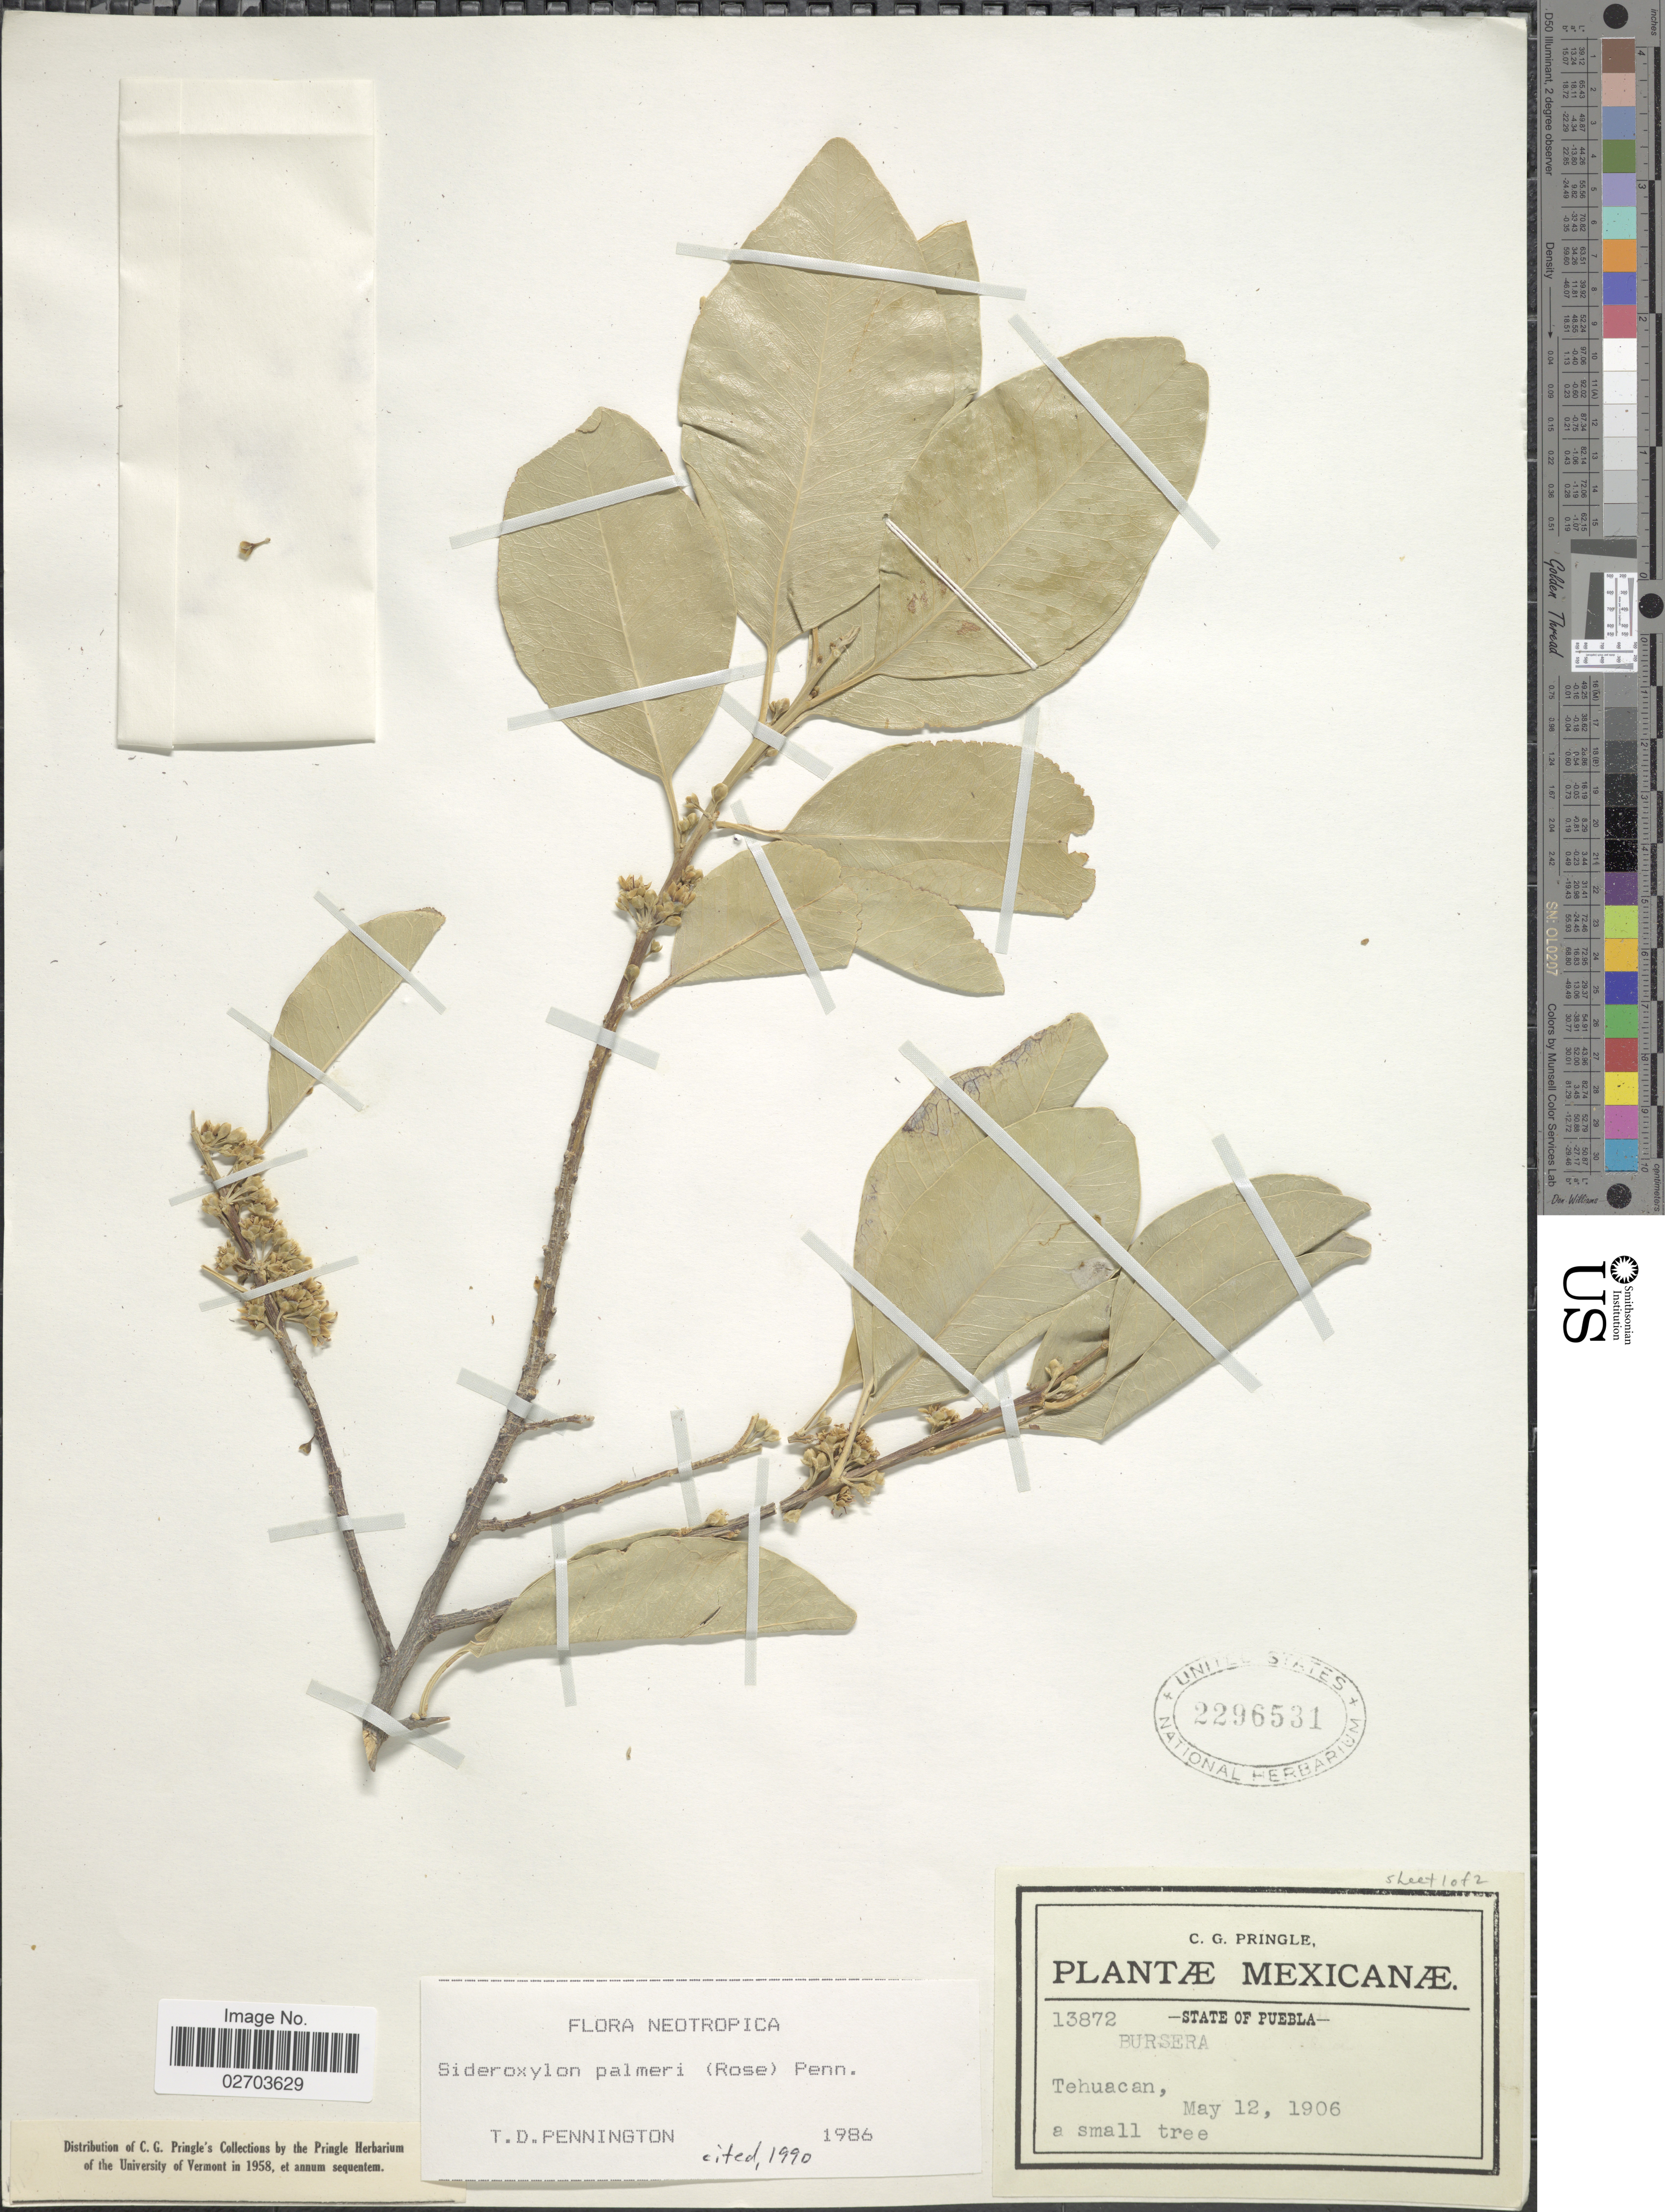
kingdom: Plantae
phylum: Tracheophyta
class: Magnoliopsida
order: Ericales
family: Sapotaceae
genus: Sideroxylon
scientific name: Sideroxylon palmeri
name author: (Rose) T.D. Penn.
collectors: C. G. Pringle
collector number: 13872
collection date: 1906-05-12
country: Mexico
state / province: Puebla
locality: Tehuacan.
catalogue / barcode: US 2296531